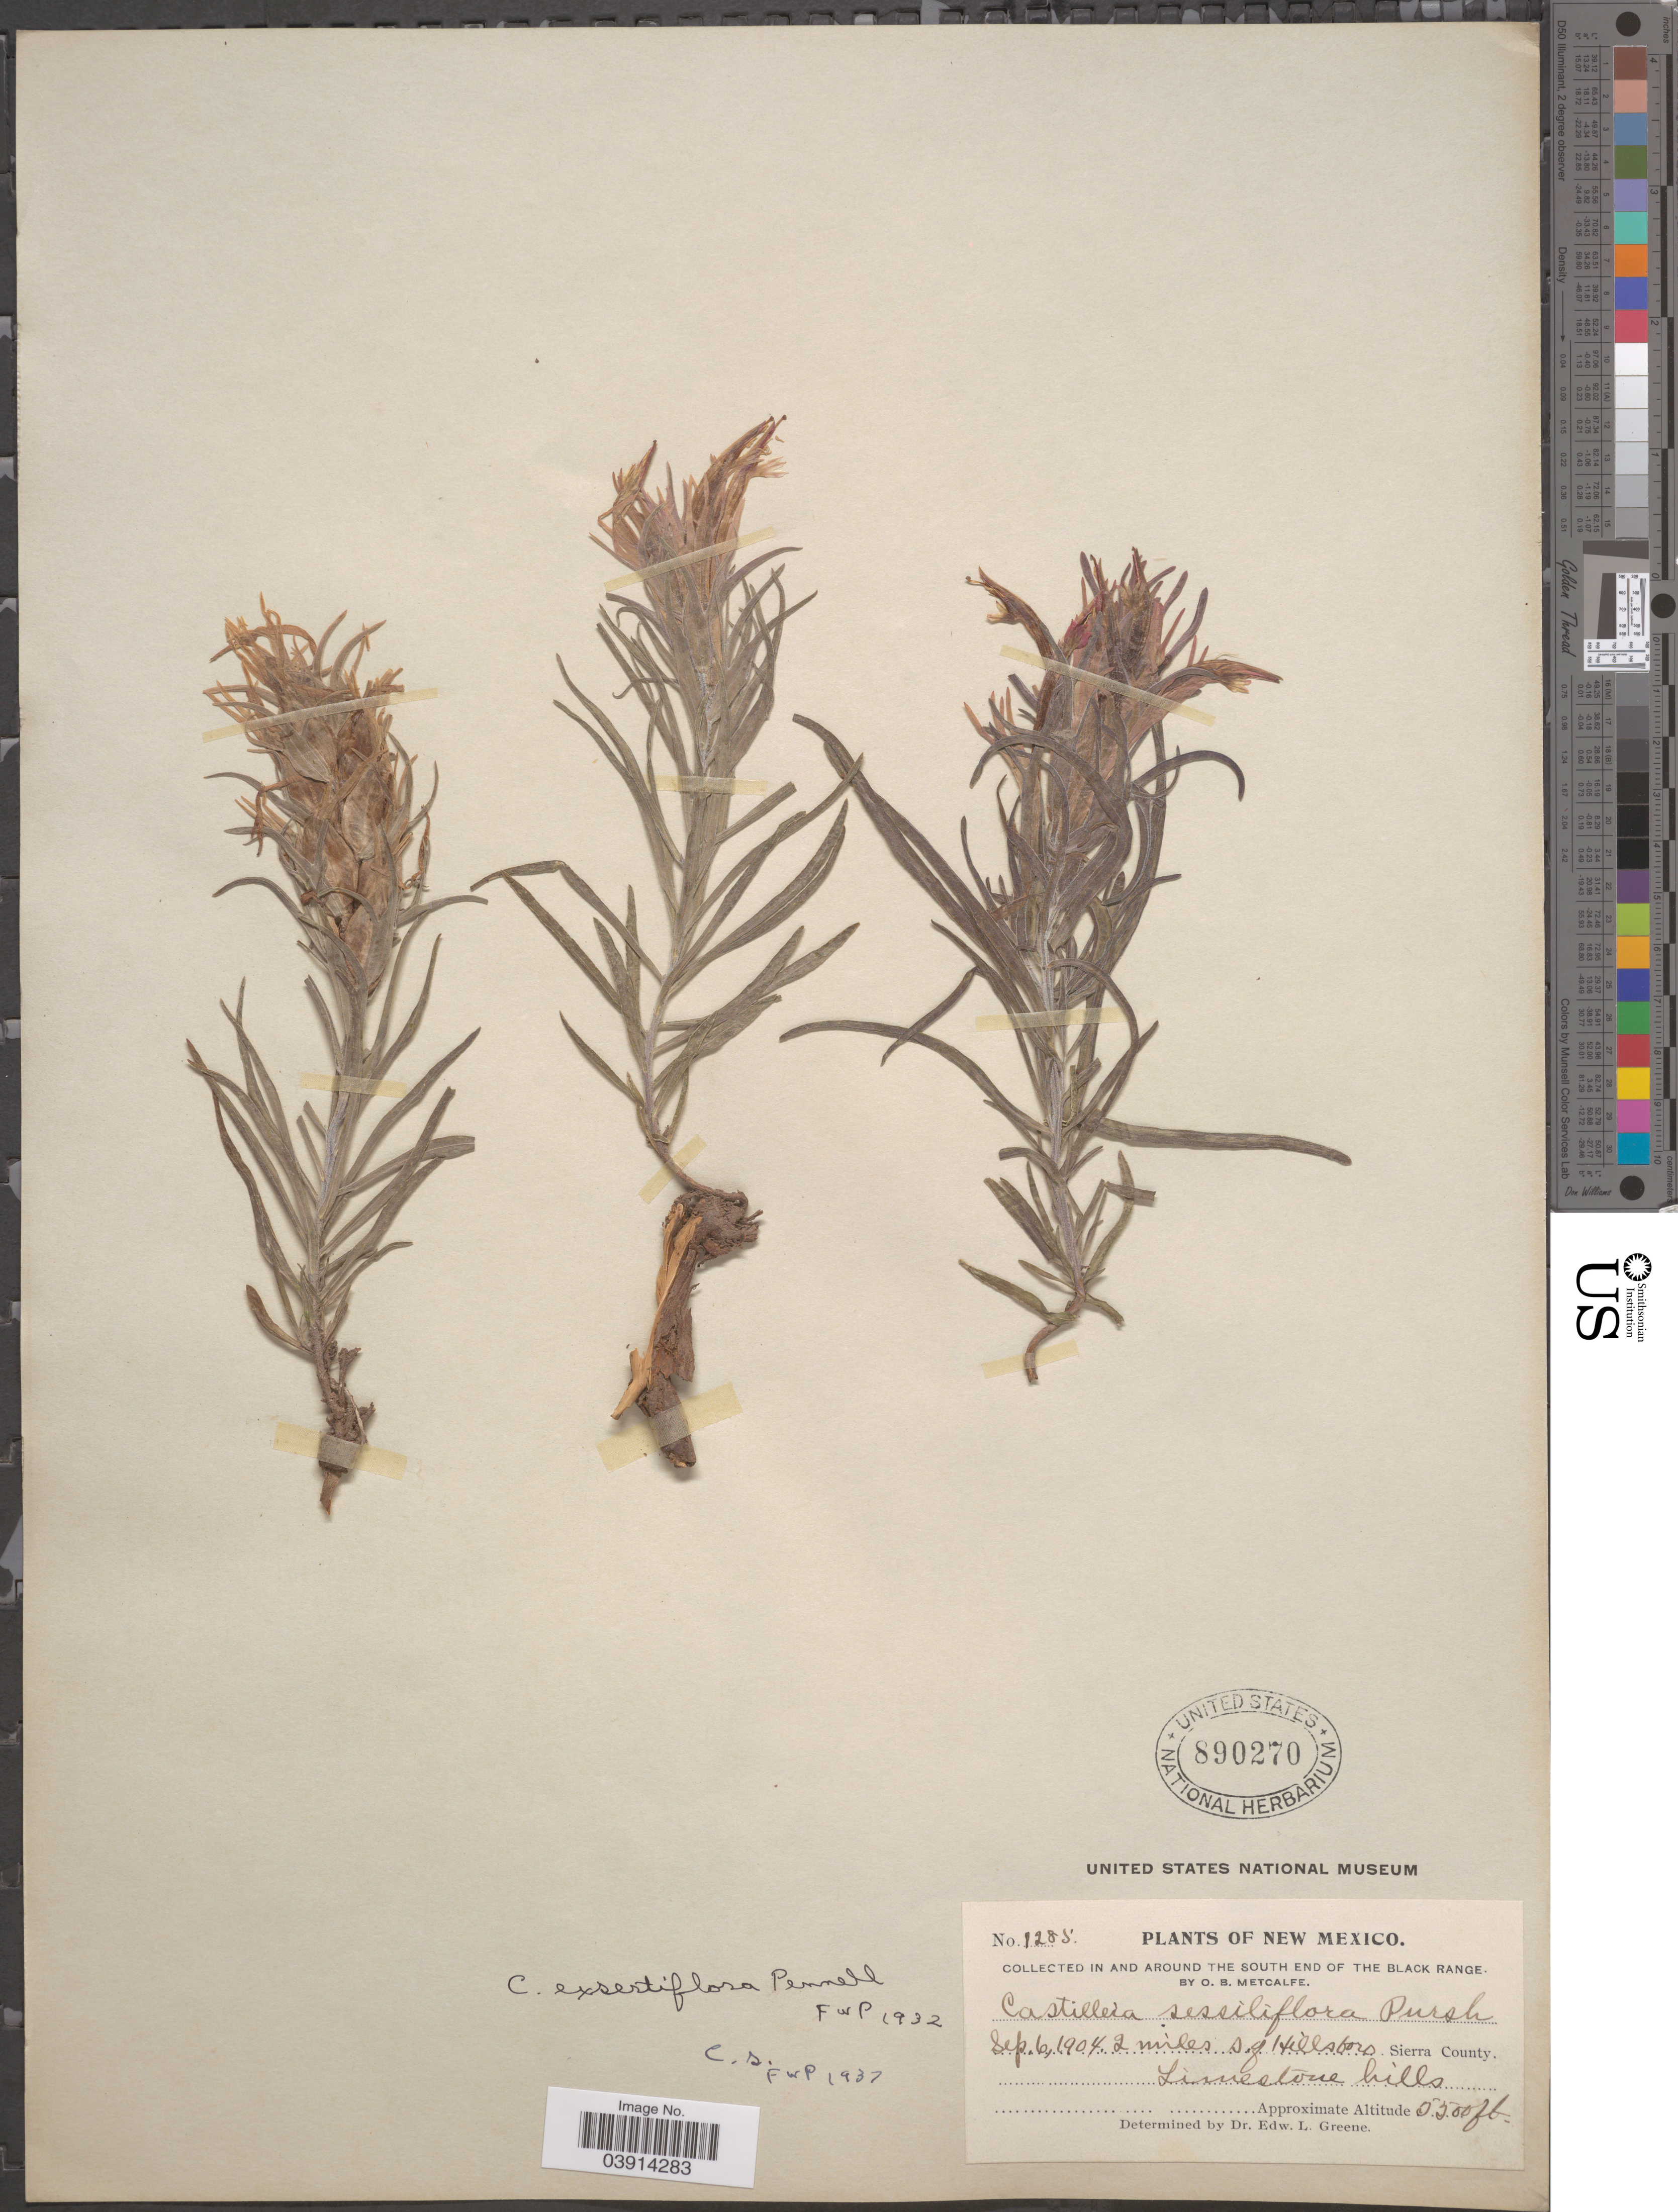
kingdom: Plantae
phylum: Tracheophyta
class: Magnoliopsida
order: Lamiales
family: Orobanchaceae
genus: Castilleja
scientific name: Castilleja sessiliflora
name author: Pursh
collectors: O. B. Metcalfe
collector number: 1285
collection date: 1904-09-06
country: United States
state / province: New Mexico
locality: In and around the south end of the Black Range. 2 miles s. of Hillsboro. Sierra County.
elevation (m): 1676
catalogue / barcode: US 890270